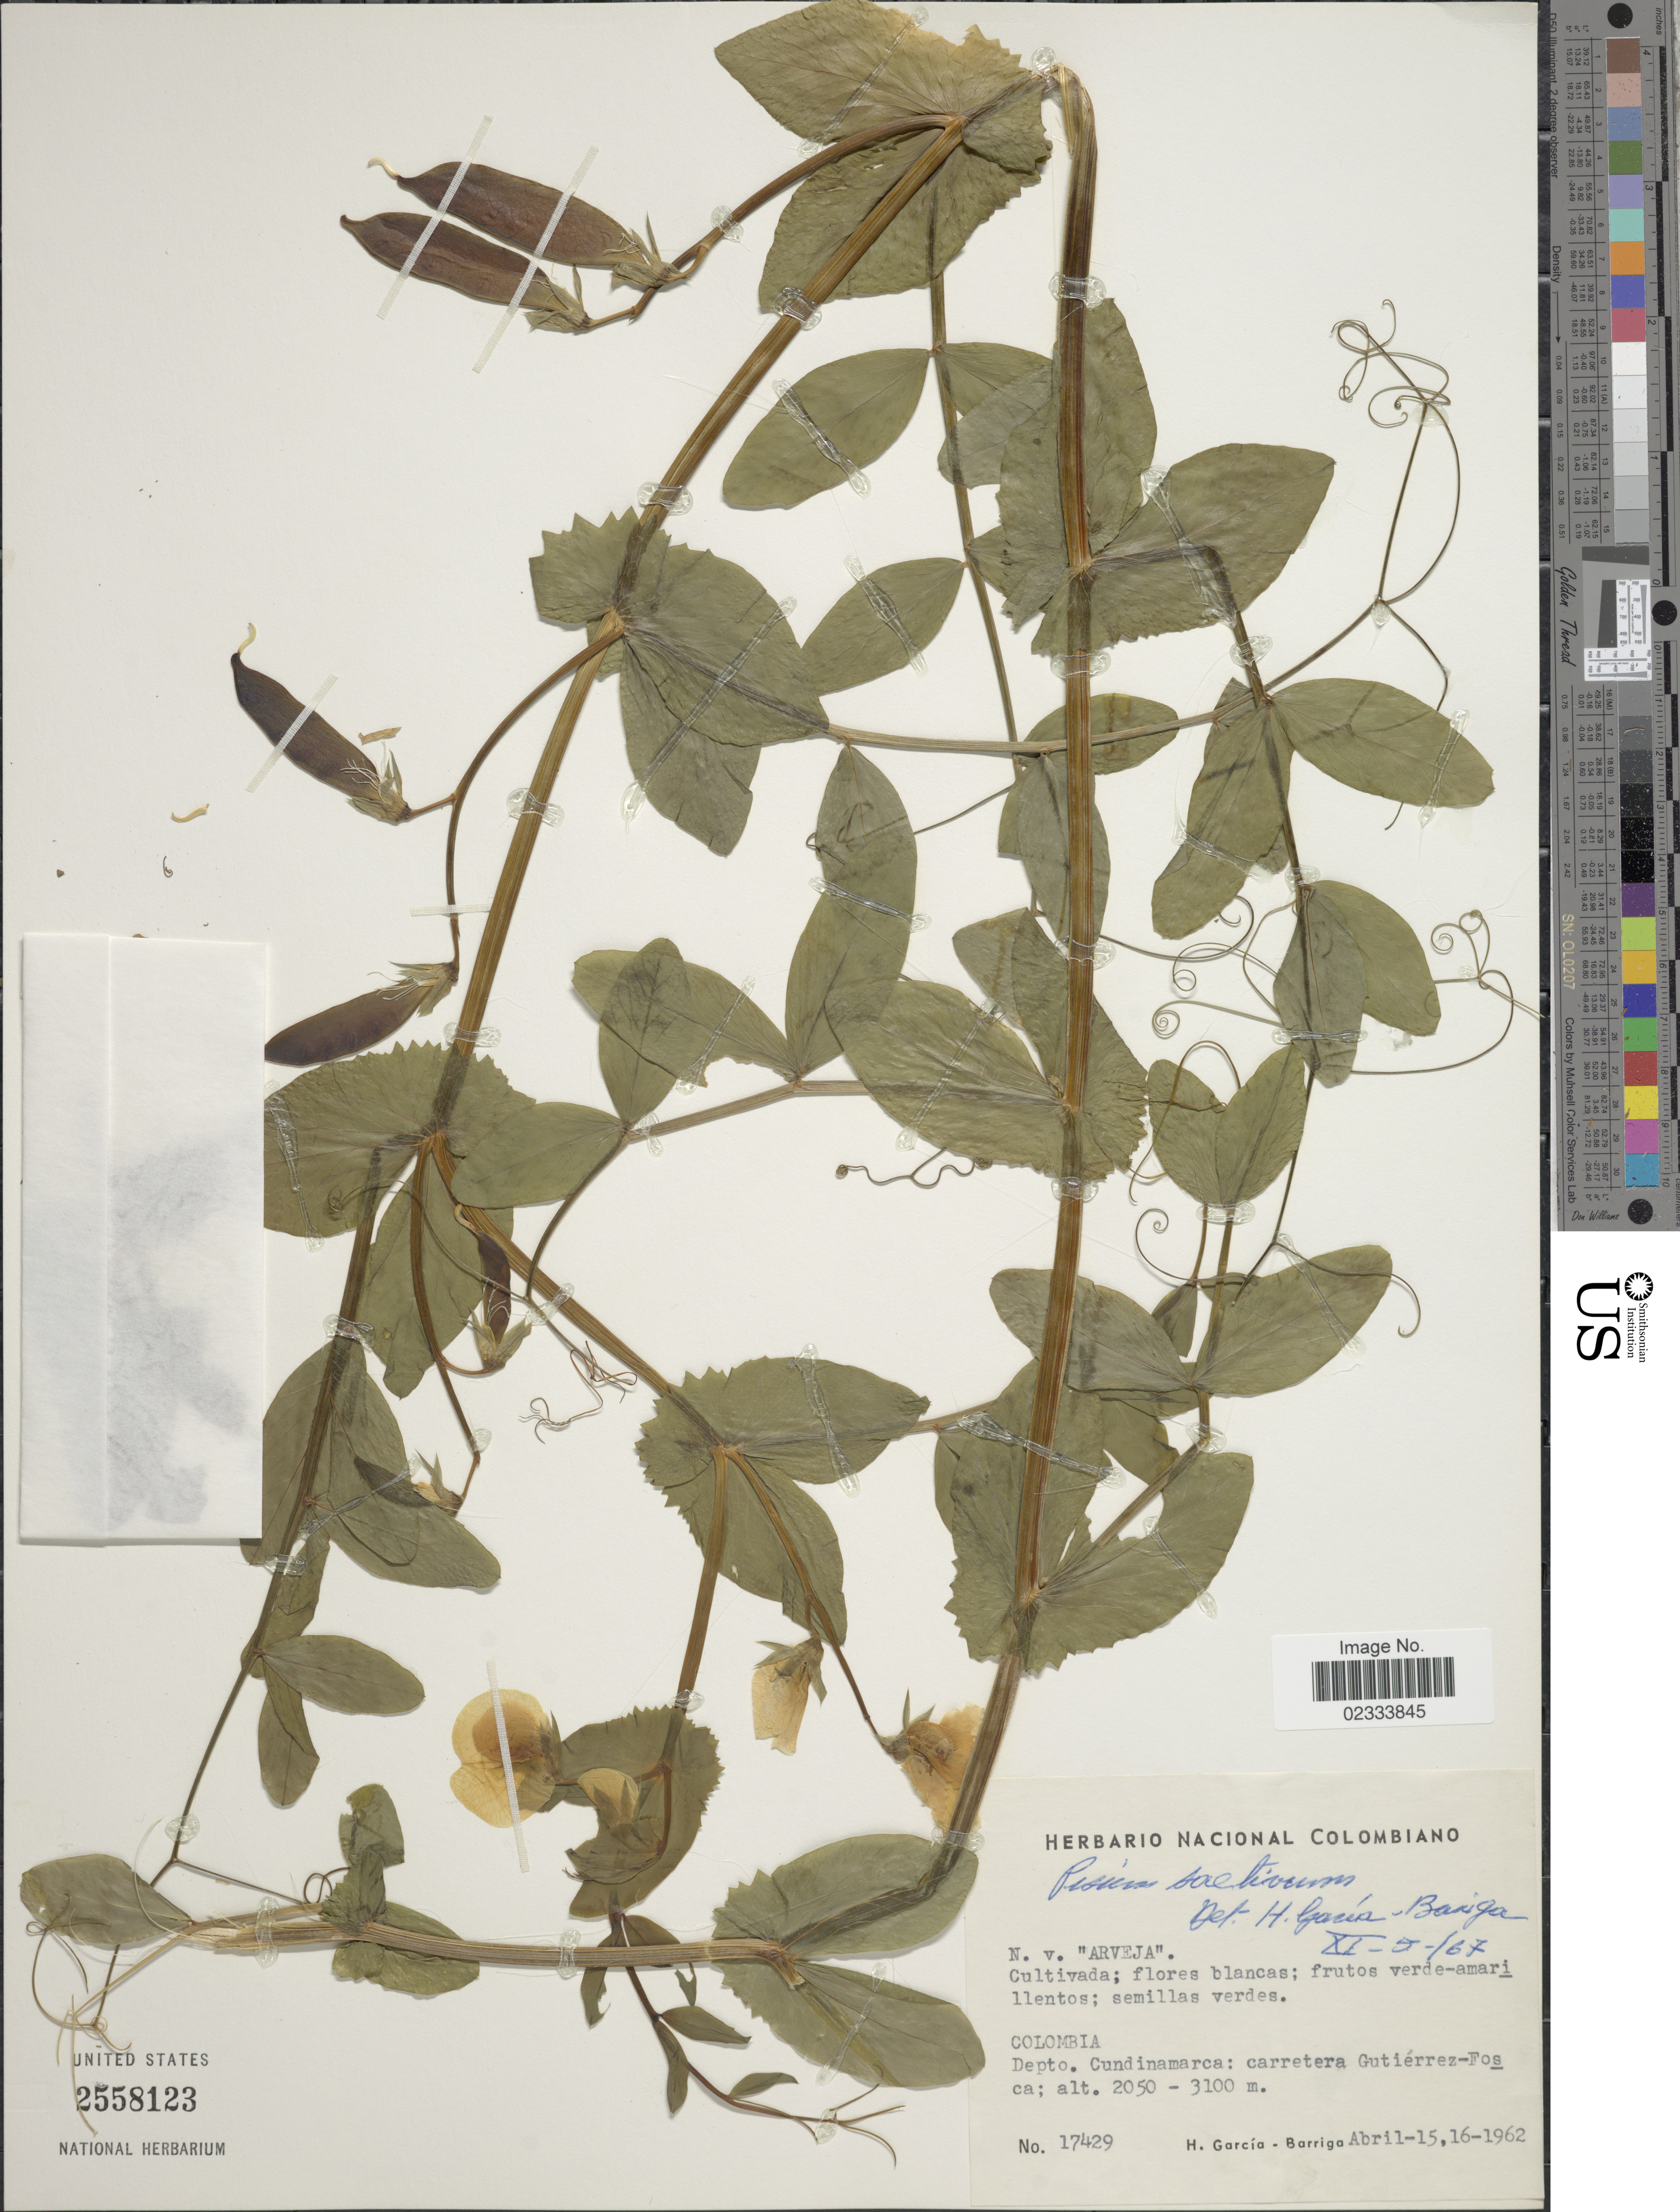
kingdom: Plantae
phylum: Tracheophyta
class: Magnoliopsida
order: Fabales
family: Fabaceae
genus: Pisum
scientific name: Pisum sativum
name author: L.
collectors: H. García Barriga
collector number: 17429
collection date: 1962-04-15/1962-04-16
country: Colombia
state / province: Cundinamarca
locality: Carretera Gutierrez-Fosca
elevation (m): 2050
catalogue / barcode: US 2558123